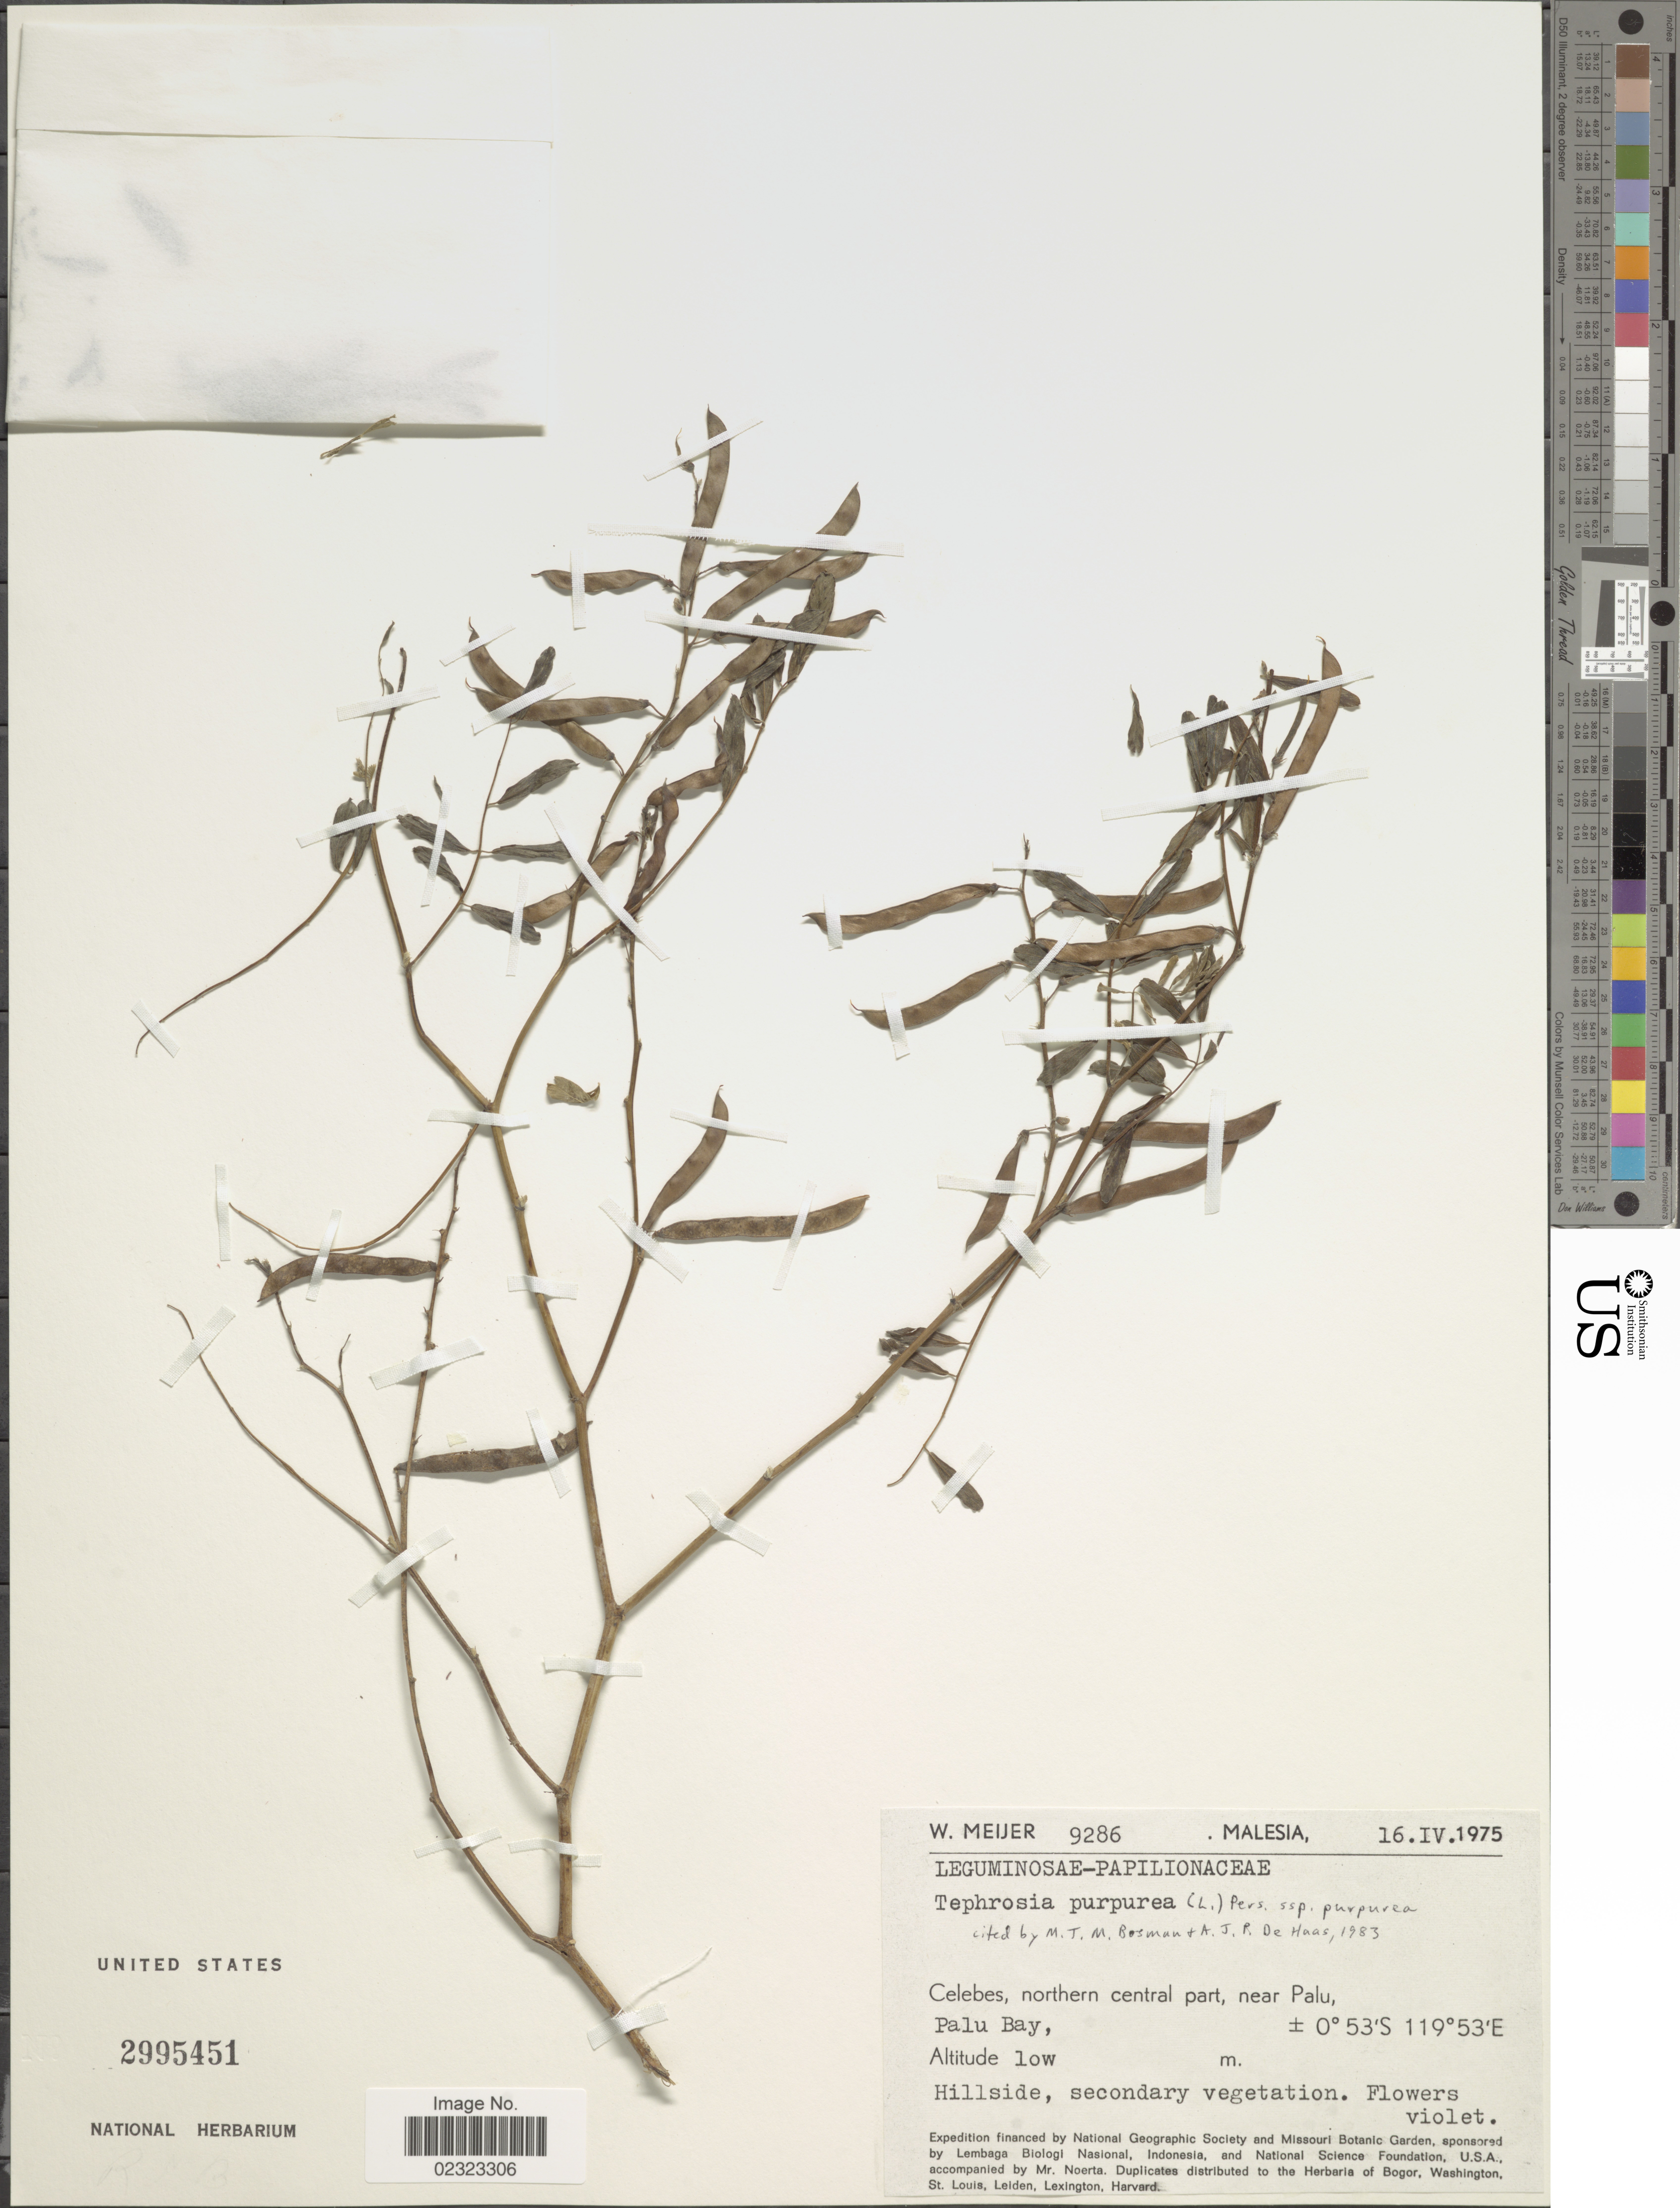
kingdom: Plantae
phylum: Tracheophyta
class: Magnoliopsida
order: Fabales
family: Fabaceae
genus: Tephrosia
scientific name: Tephrosia purpurea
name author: (L.) Pers.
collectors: W. Meijer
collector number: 9286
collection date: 1975-04-16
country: Malaysia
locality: Malesia, Celebes, northern central part, near Palu, Palu Bay, hillside.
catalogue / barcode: US 2995451